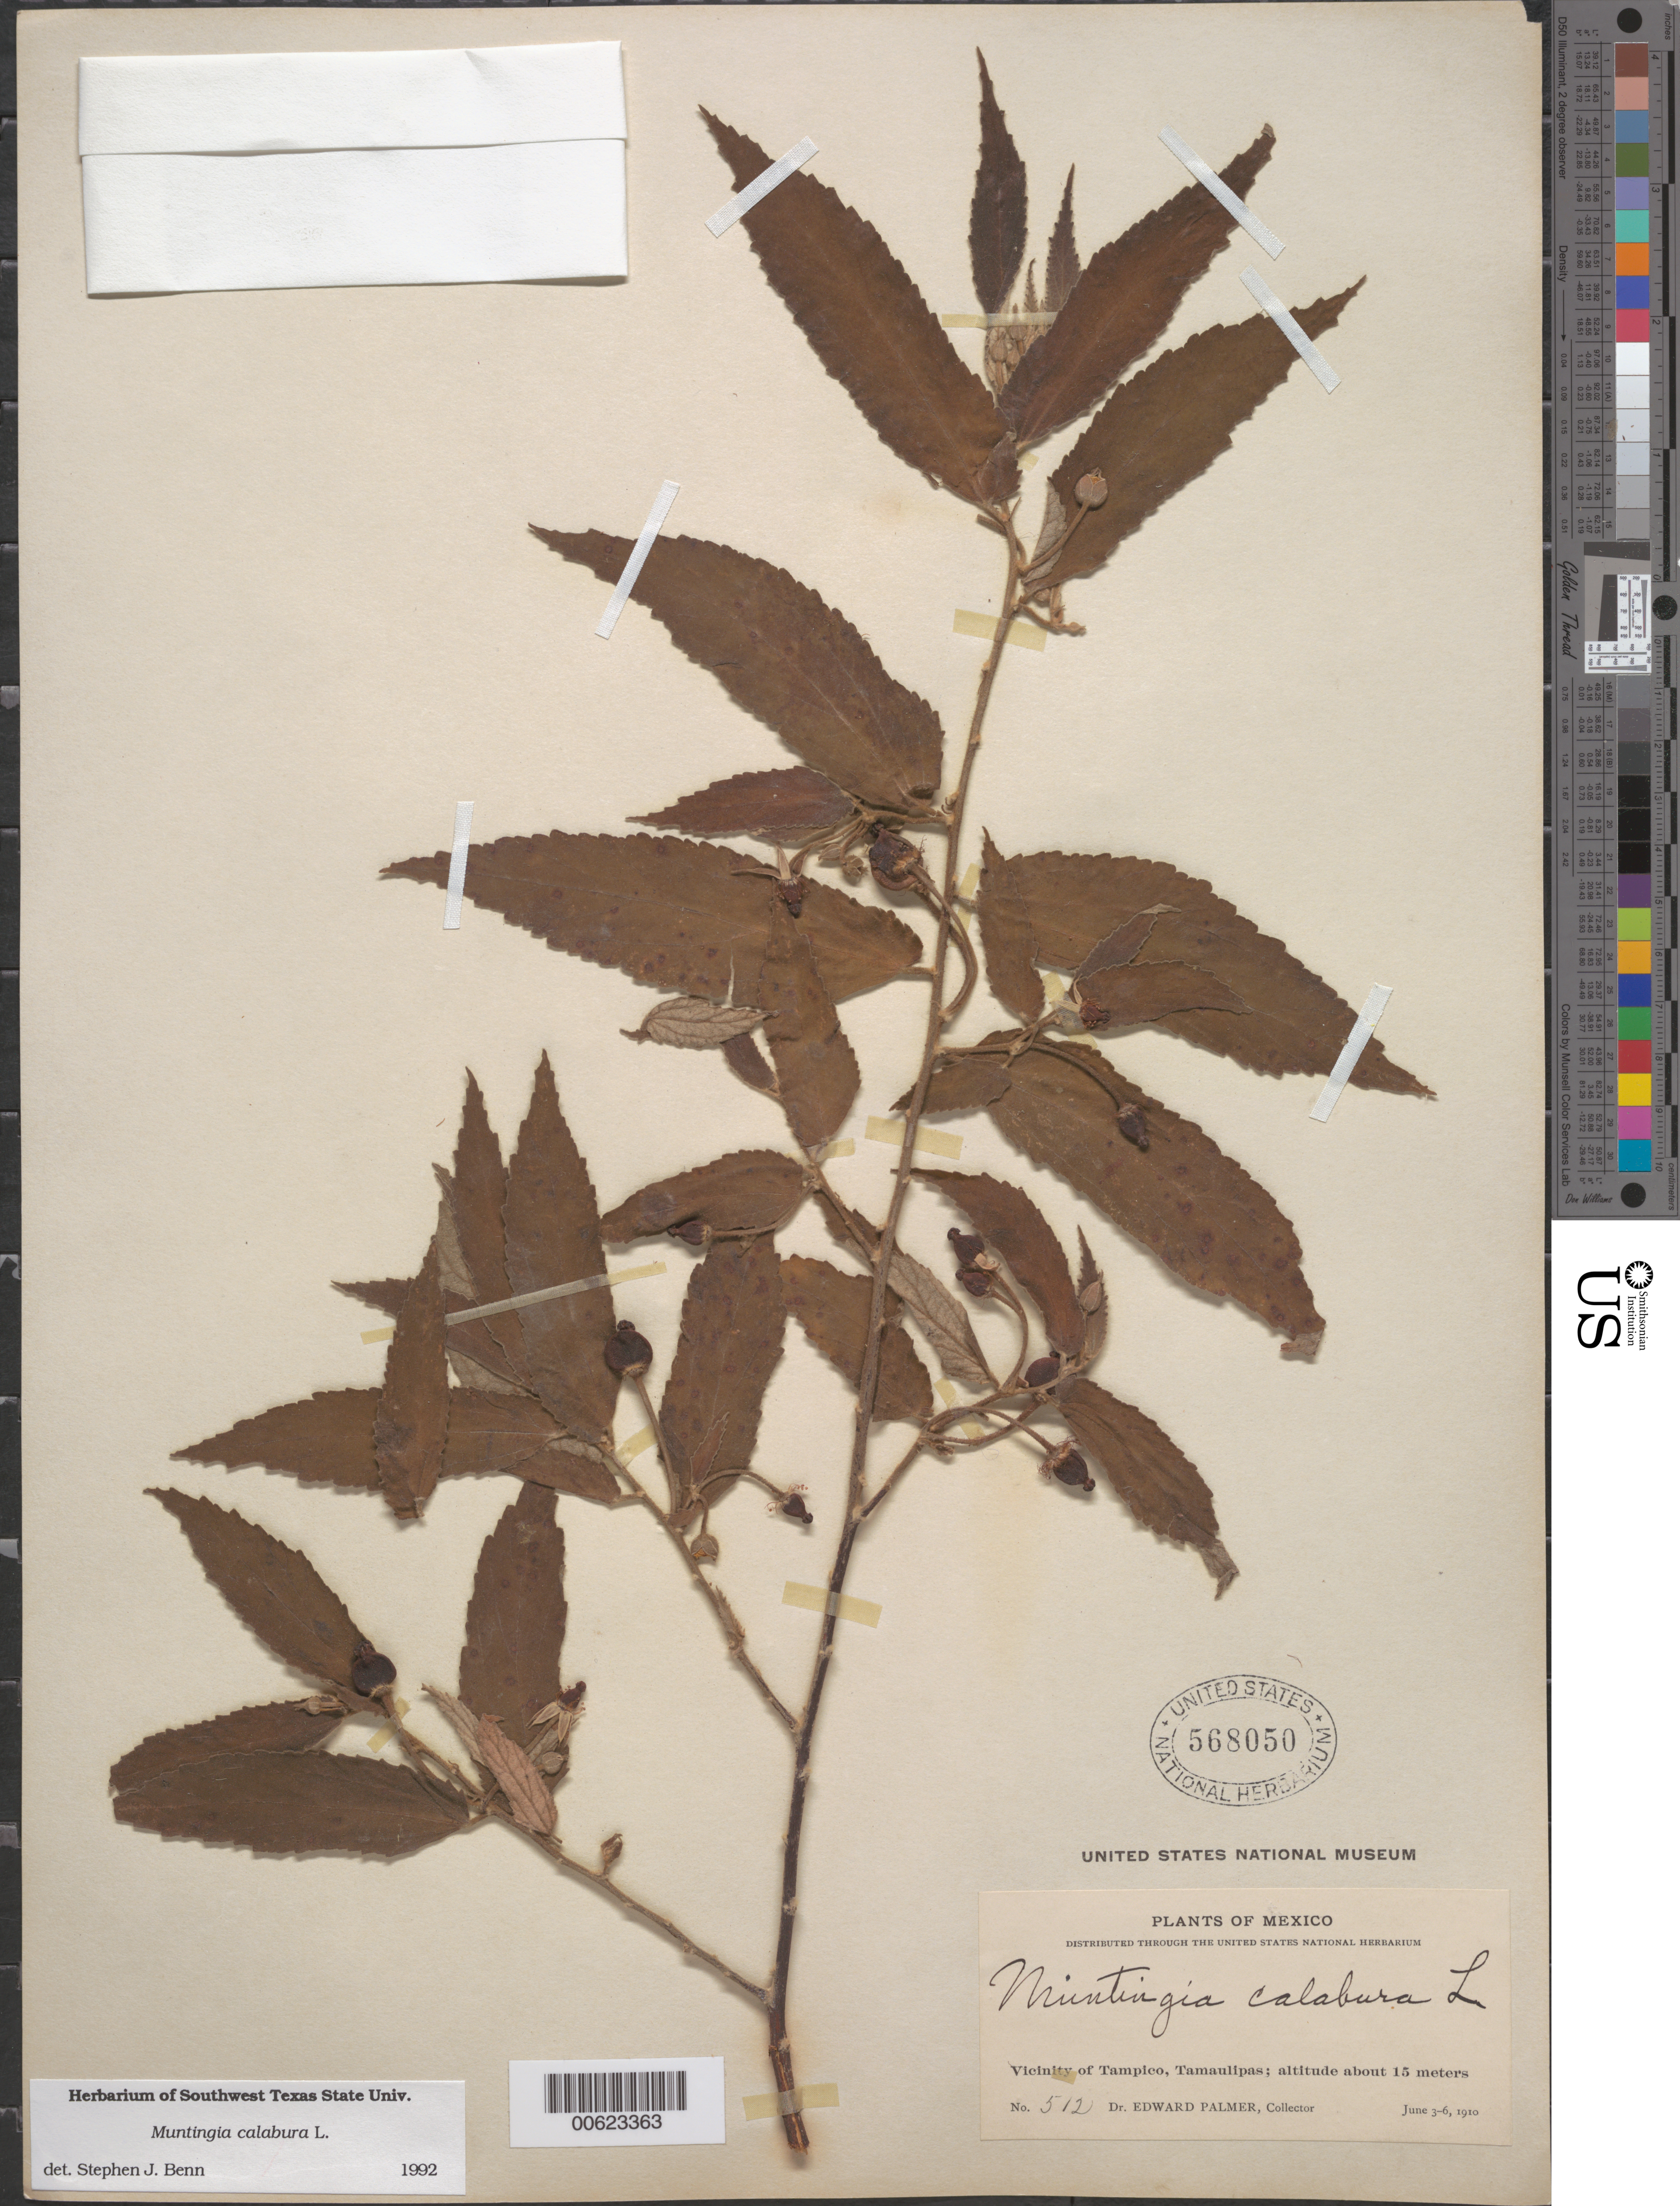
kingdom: Plantae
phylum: Tracheophyta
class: Magnoliopsida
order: Malvales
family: Muntingiaceae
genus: Muntingia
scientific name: Muntingia calabura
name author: L.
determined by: Benn, S. J.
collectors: E. Palmer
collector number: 512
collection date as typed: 03 Jun 1910 to 06 Jun 1910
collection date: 1910-06-03/1910-06-06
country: Mexico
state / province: Tamaulipas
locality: Vicinity of Tampico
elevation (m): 15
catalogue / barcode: US 568050